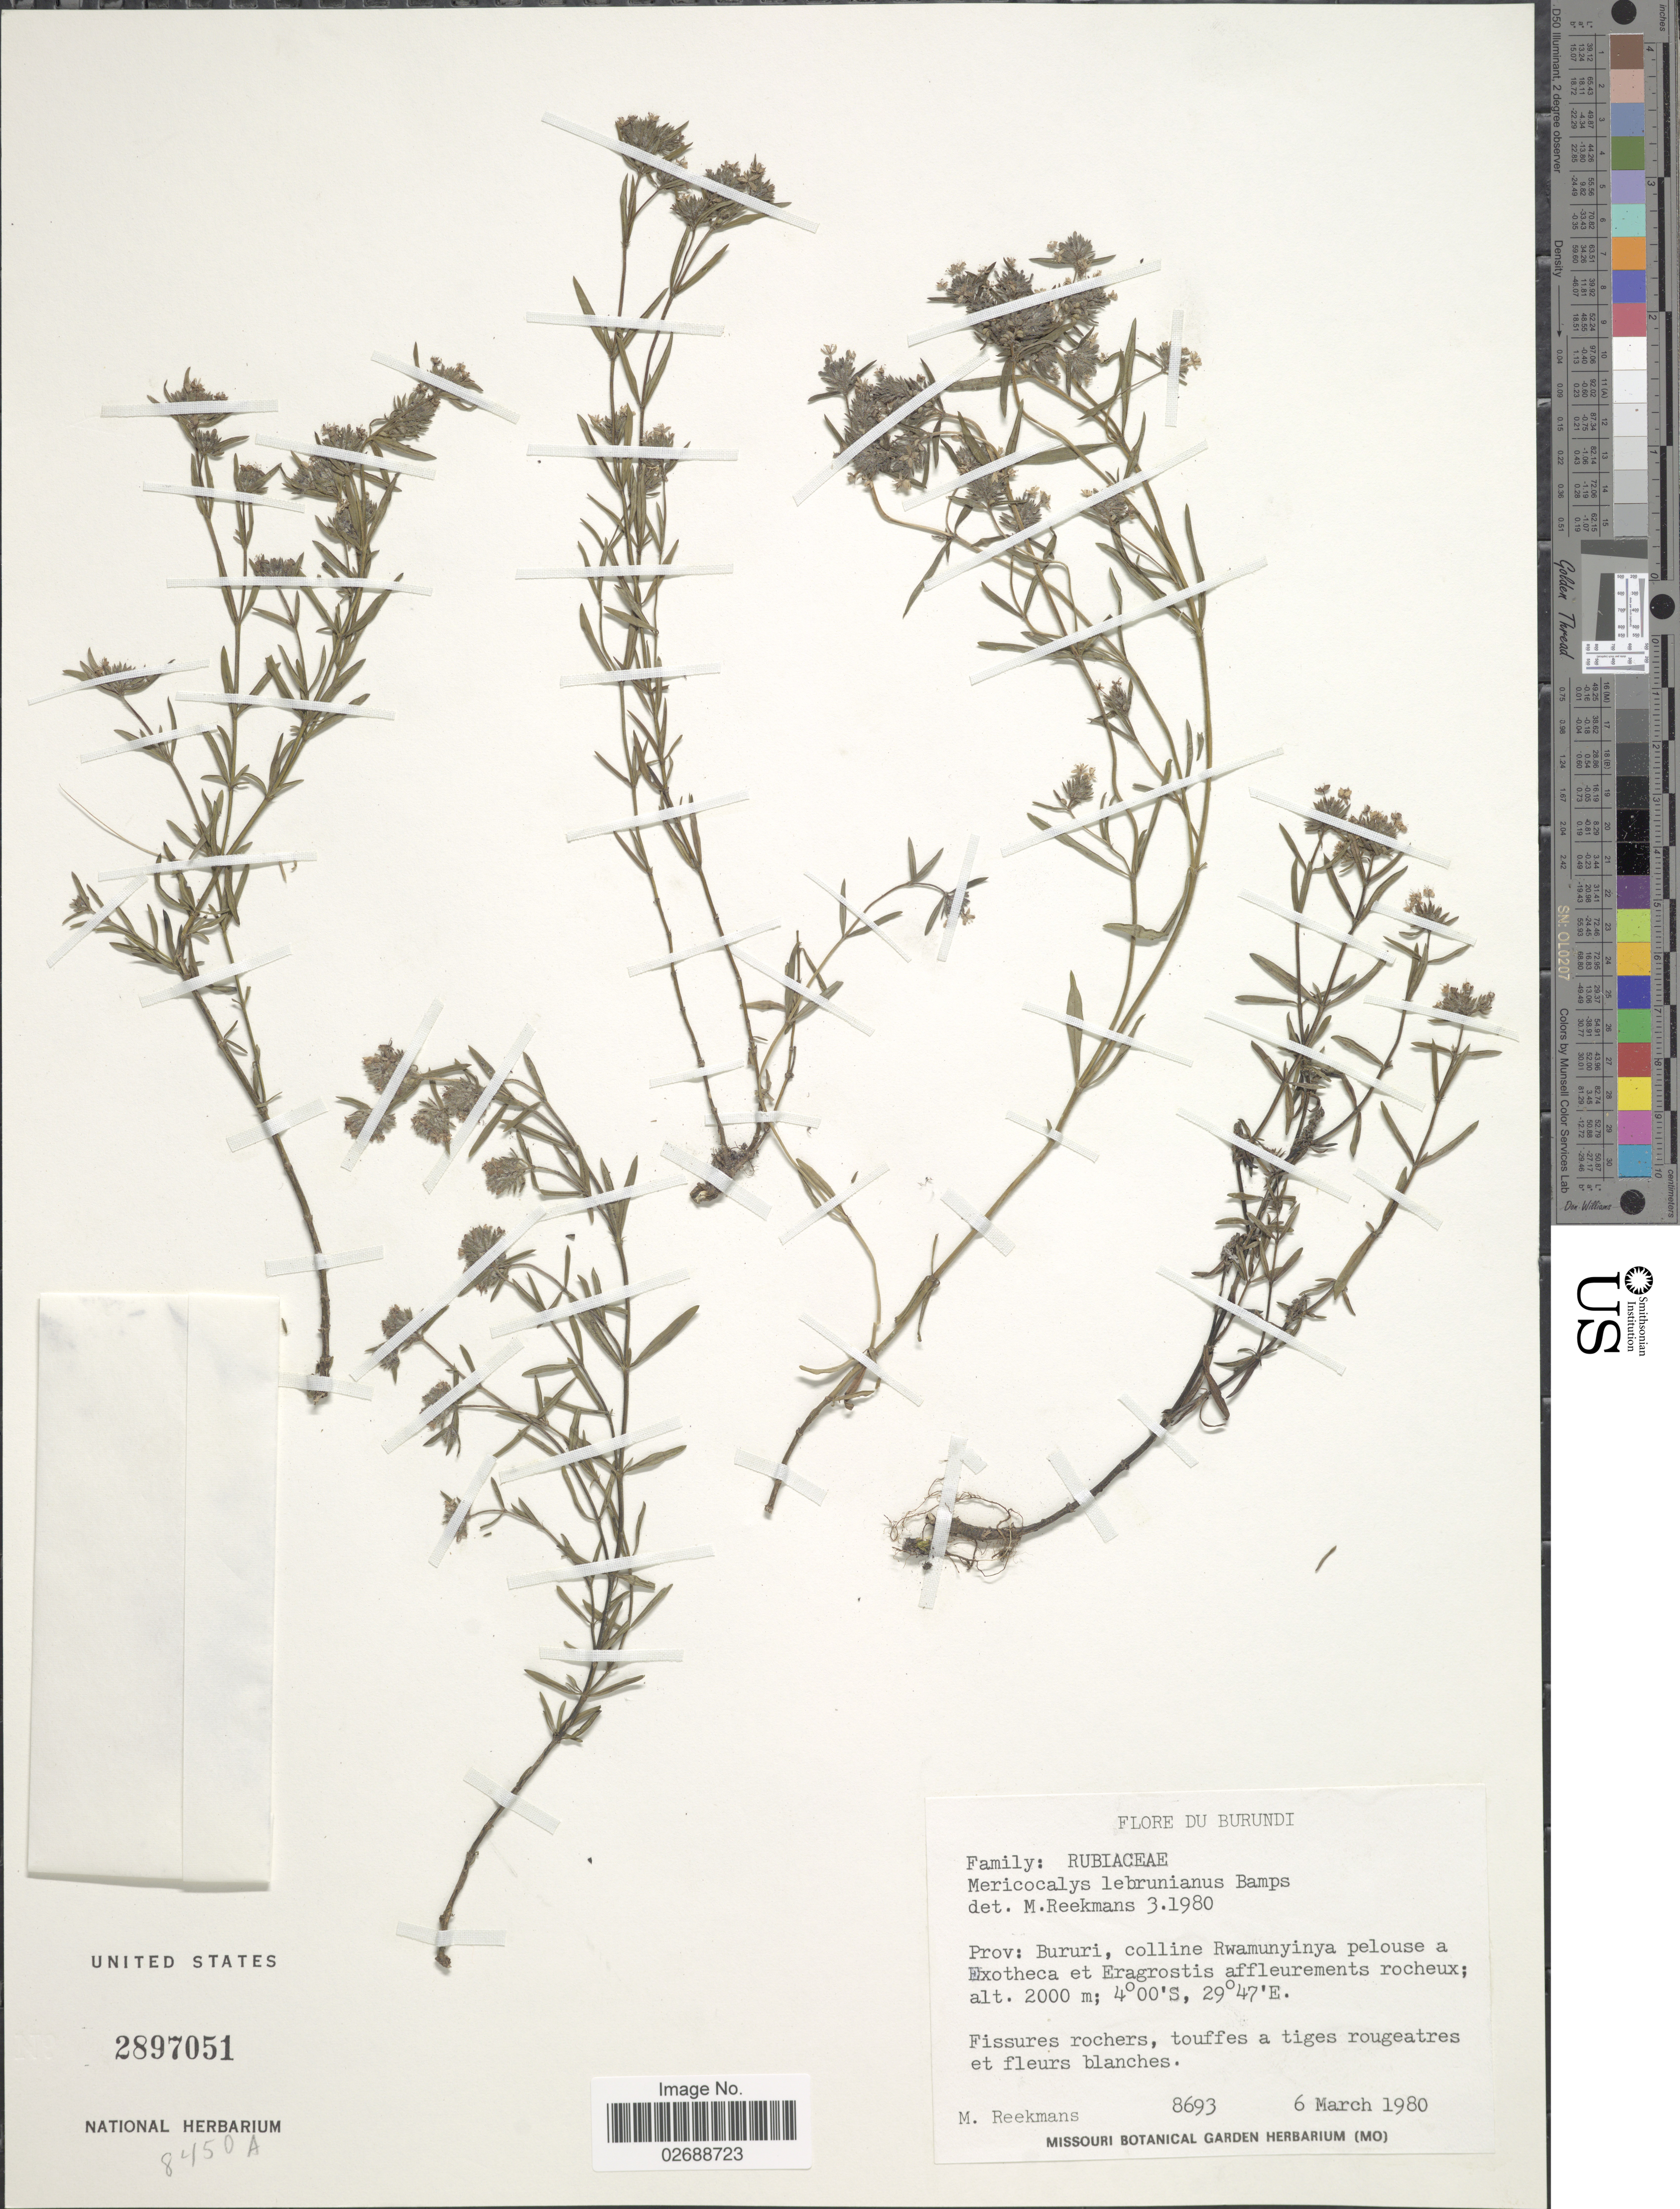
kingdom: Plantae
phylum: Tracheophyta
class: Magnoliopsida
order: Gentianales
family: Rubiaceae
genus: Otiophora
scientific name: Otiophora lebruniana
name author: (Bamps) Robbr. & Puff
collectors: M. Reekmans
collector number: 8693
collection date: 1980-03-06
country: Burundi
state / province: Bururi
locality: Colline Rwamunyinya pelouse a Exotheca et Eragrostis ave affleurements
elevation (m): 2000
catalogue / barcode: US 2897051